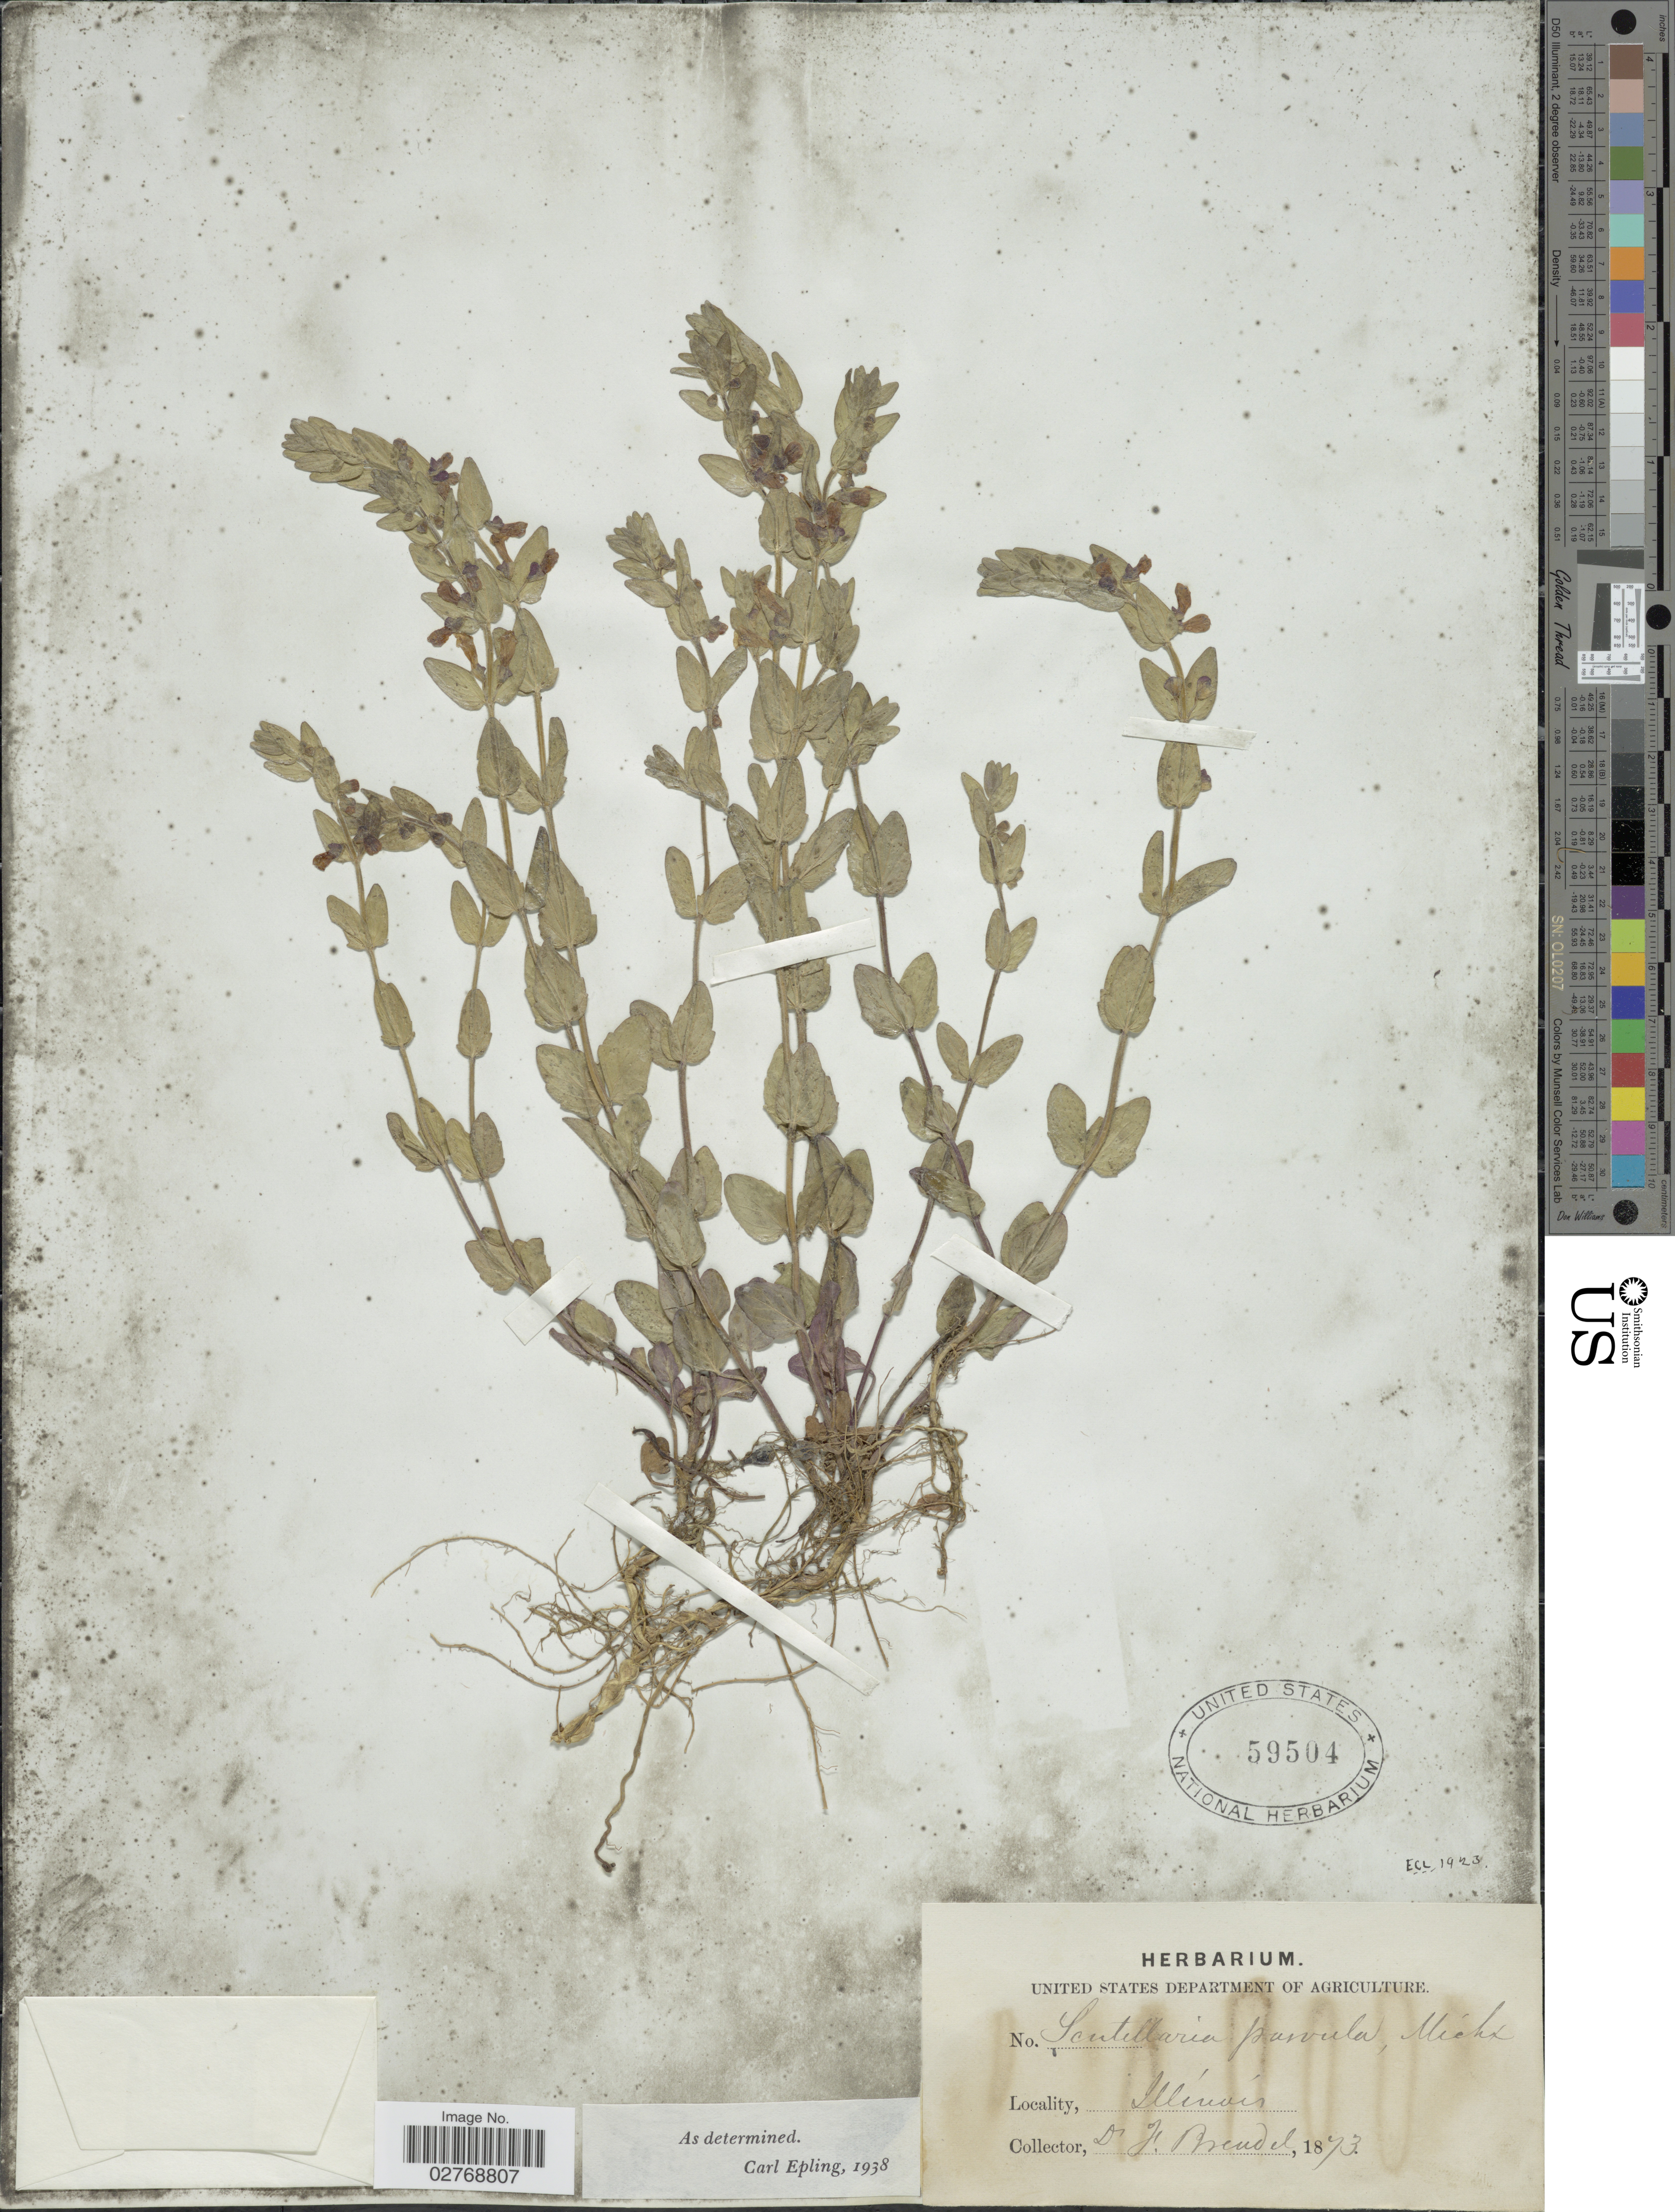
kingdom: Plantae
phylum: Tracheophyta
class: Magnoliopsida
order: Lamiales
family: Lamiaceae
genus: Scutellaria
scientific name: Scutellaria parvula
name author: Michx.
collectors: F. Brendel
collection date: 1873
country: United States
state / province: Illinois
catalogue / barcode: US 59504